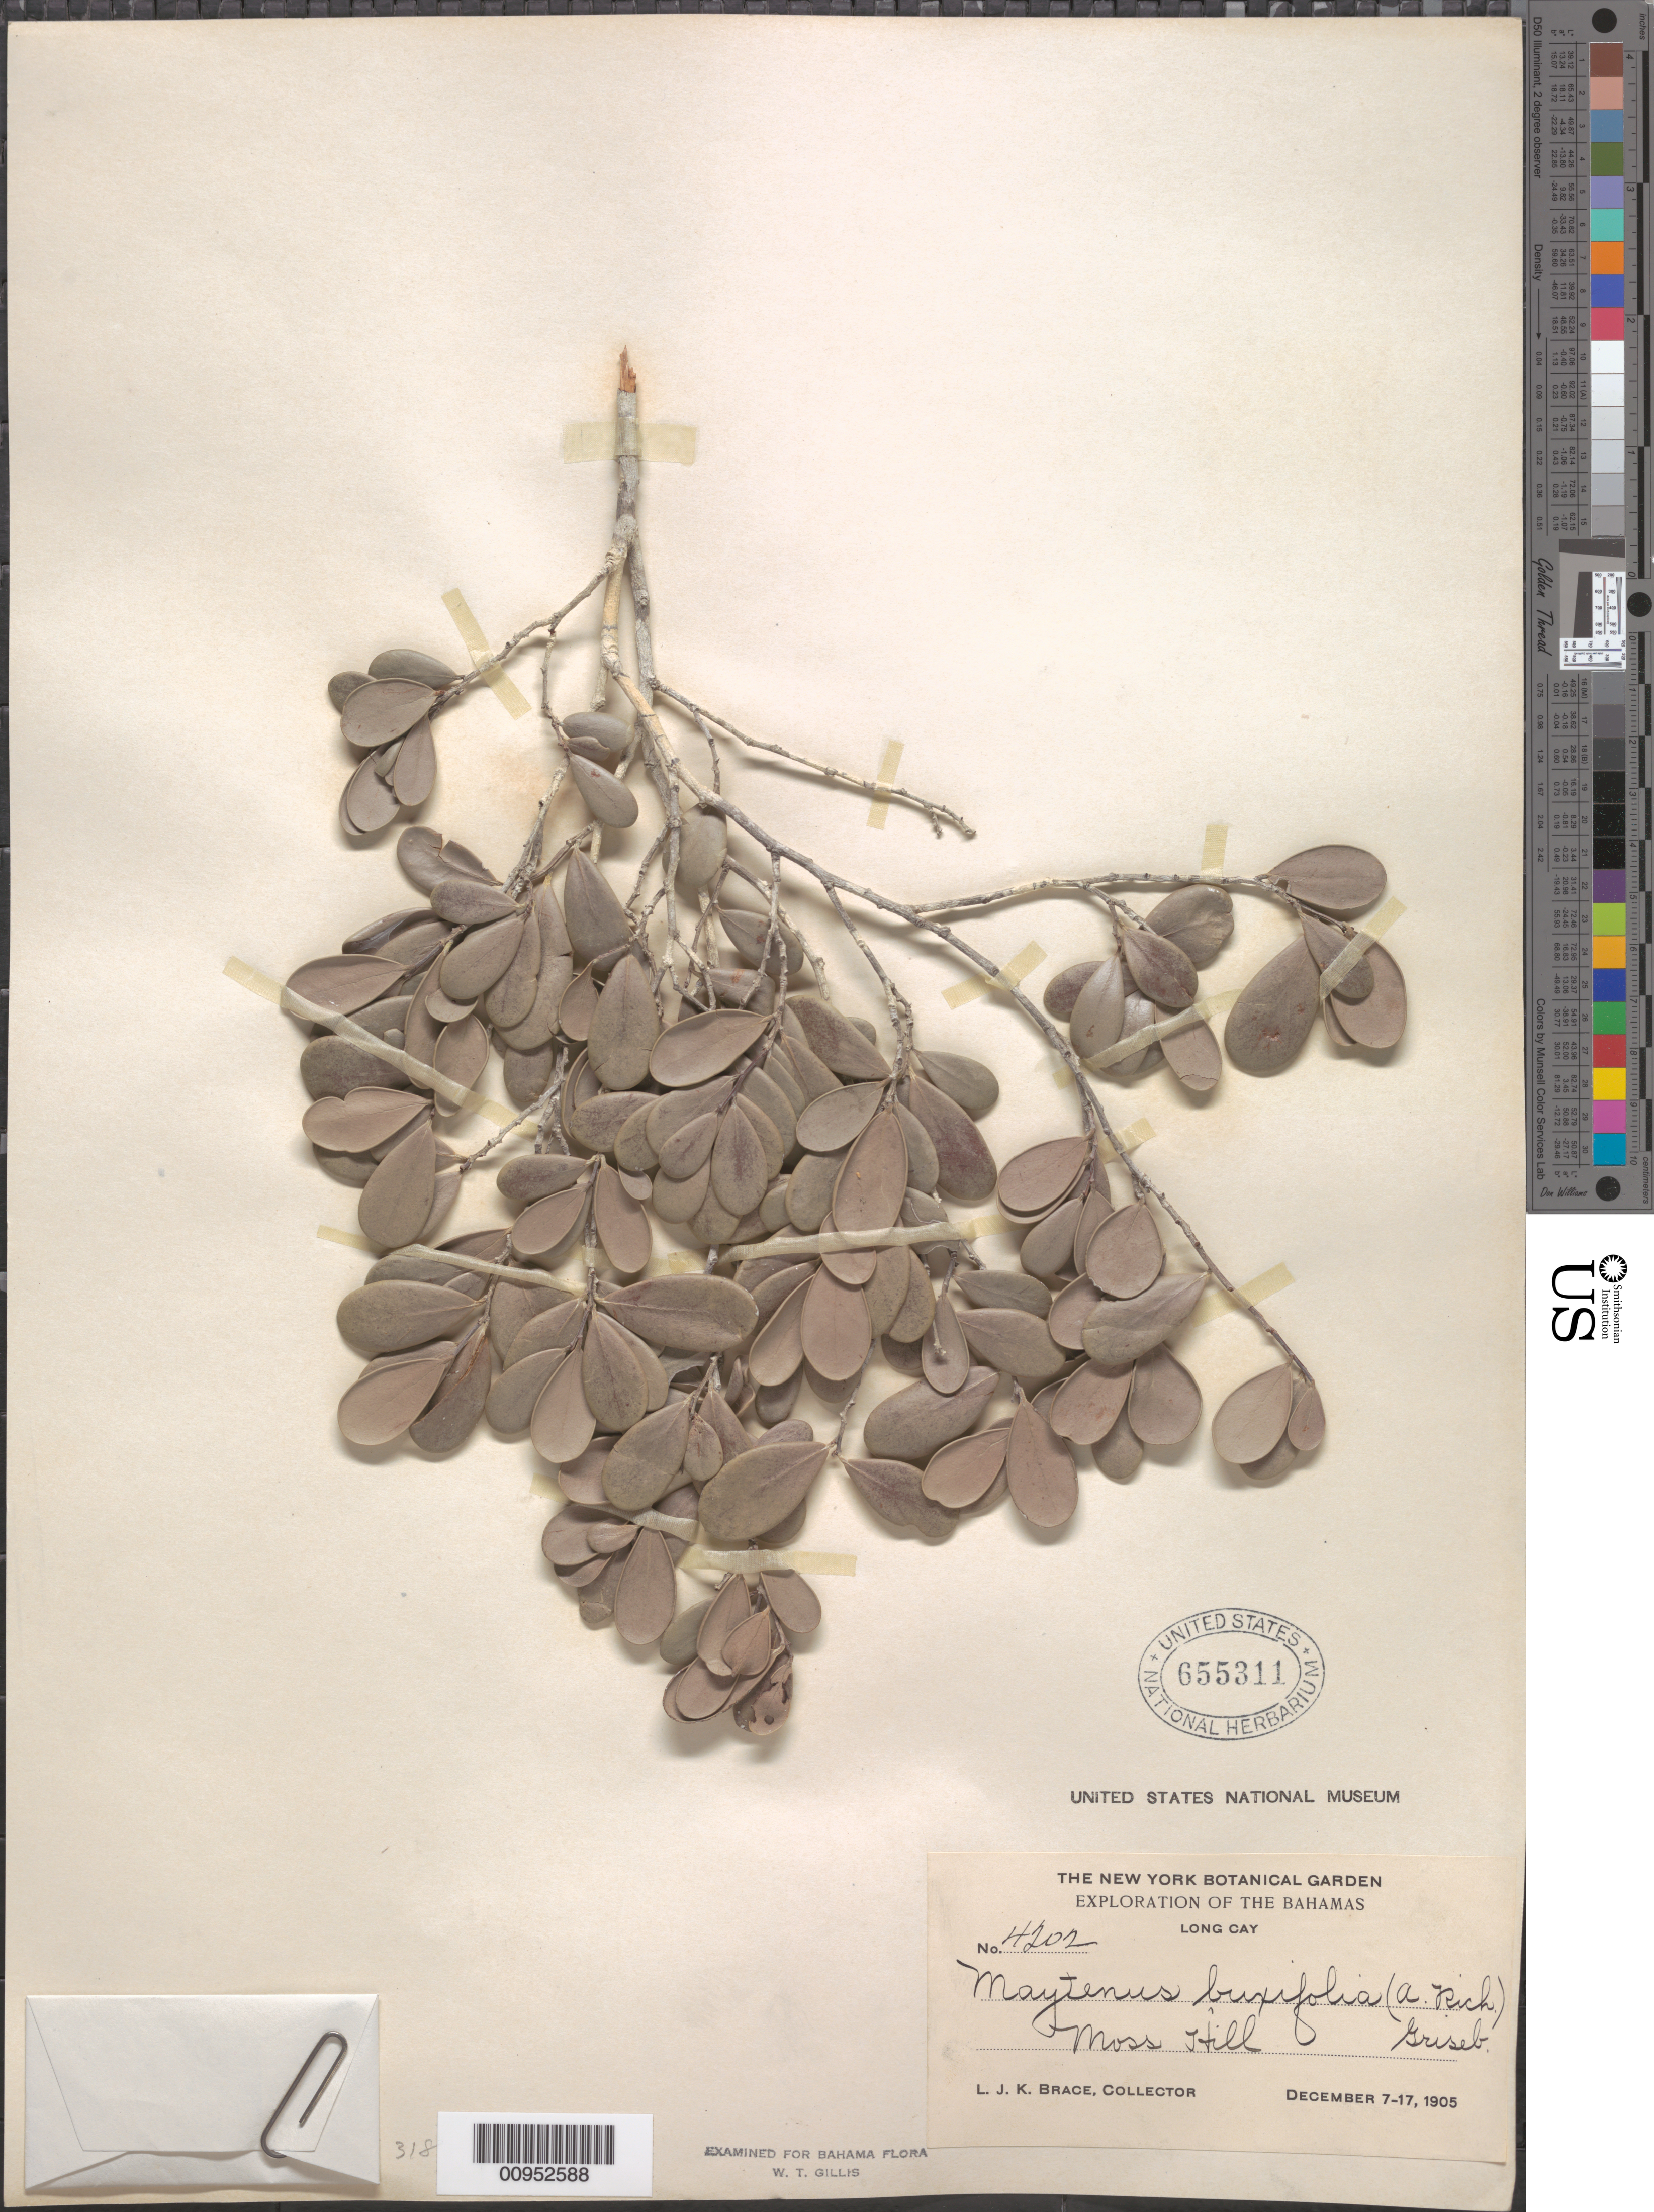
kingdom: Plantae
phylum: Tracheophyta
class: Magnoliopsida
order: Celastrales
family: Celastraceae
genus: Maytenus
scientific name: Maytenus buxifolia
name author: (A. Rich.) Griseb.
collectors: L. J. K. Brace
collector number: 4202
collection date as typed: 07 Dec 1905 to 17 Dec 1905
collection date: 1905-12-07/1905-12-17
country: Bahamas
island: Long Cay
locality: Moss Hill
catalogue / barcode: US 655311